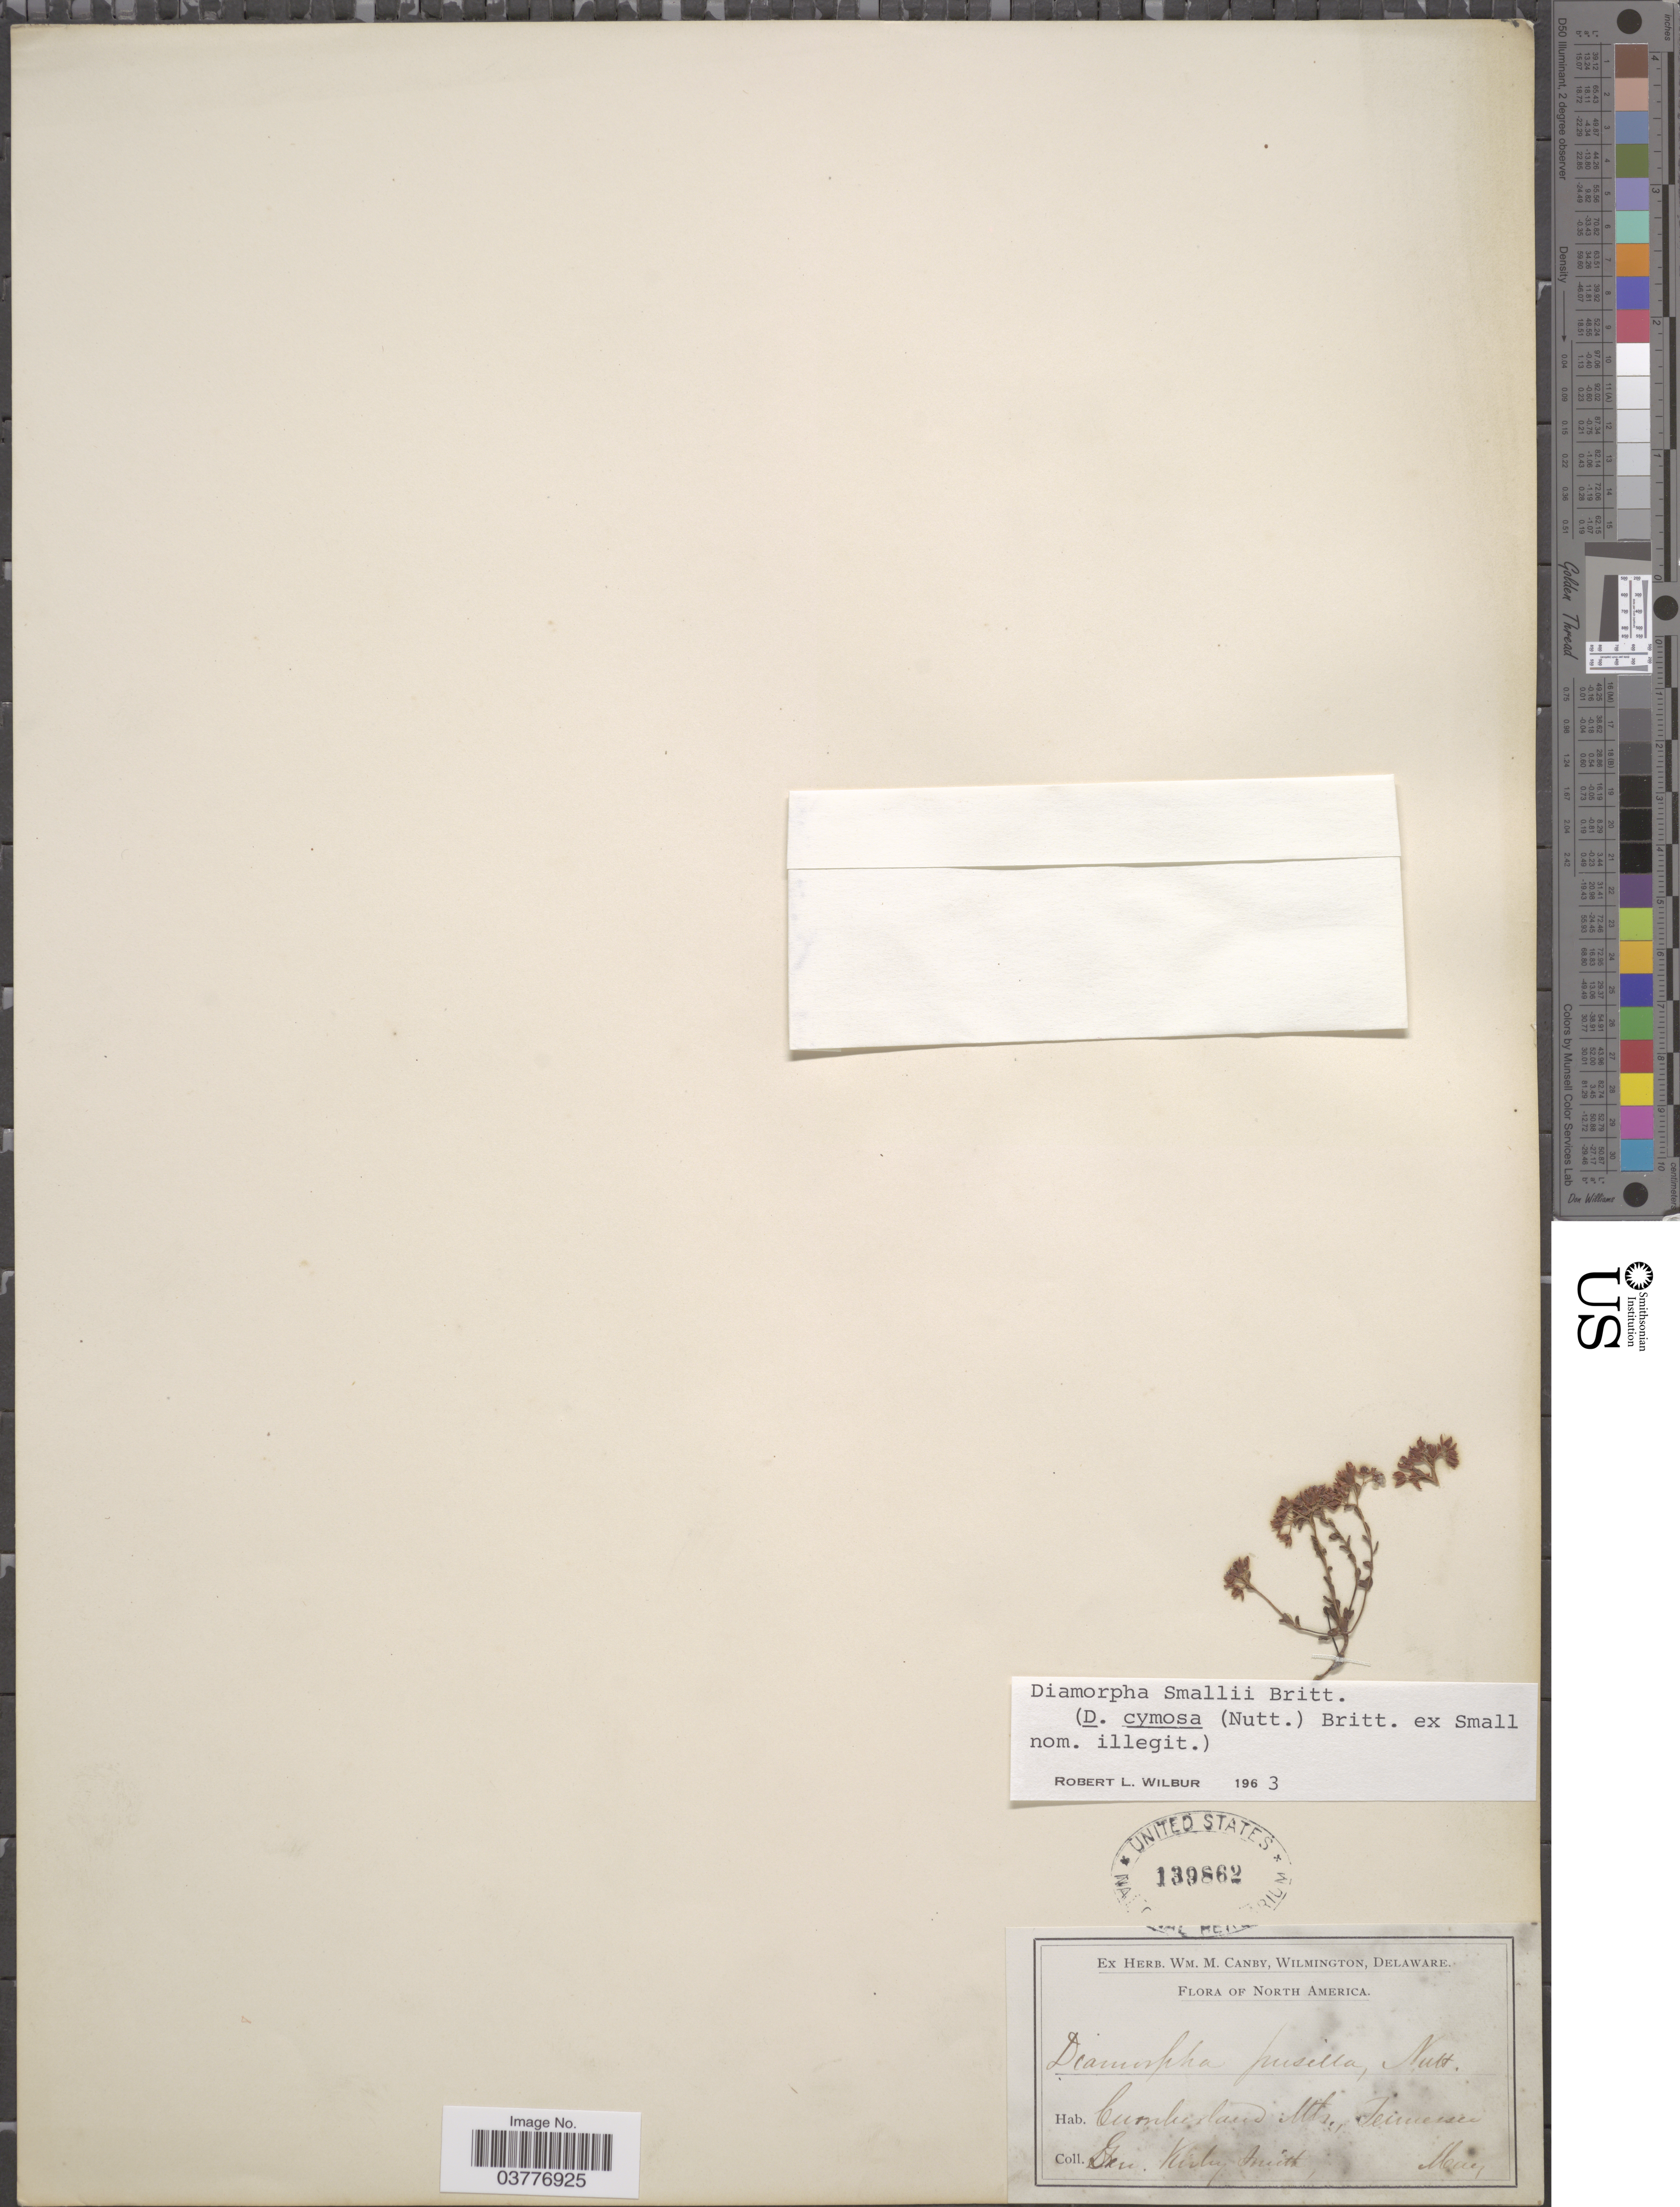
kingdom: Plantae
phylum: Tracheophyta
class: Magnoliopsida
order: Saxifragales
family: Crassulaceae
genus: Sedum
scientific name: Sedum smallii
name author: (Britton) H.E. Ahles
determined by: Strong, Mark T., (BOT), Smithsonian Institution - National Museum of Natural History (UNITED STATES)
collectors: G. Smith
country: United States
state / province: Tennessee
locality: Cumberland Mts.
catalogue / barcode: US 139862